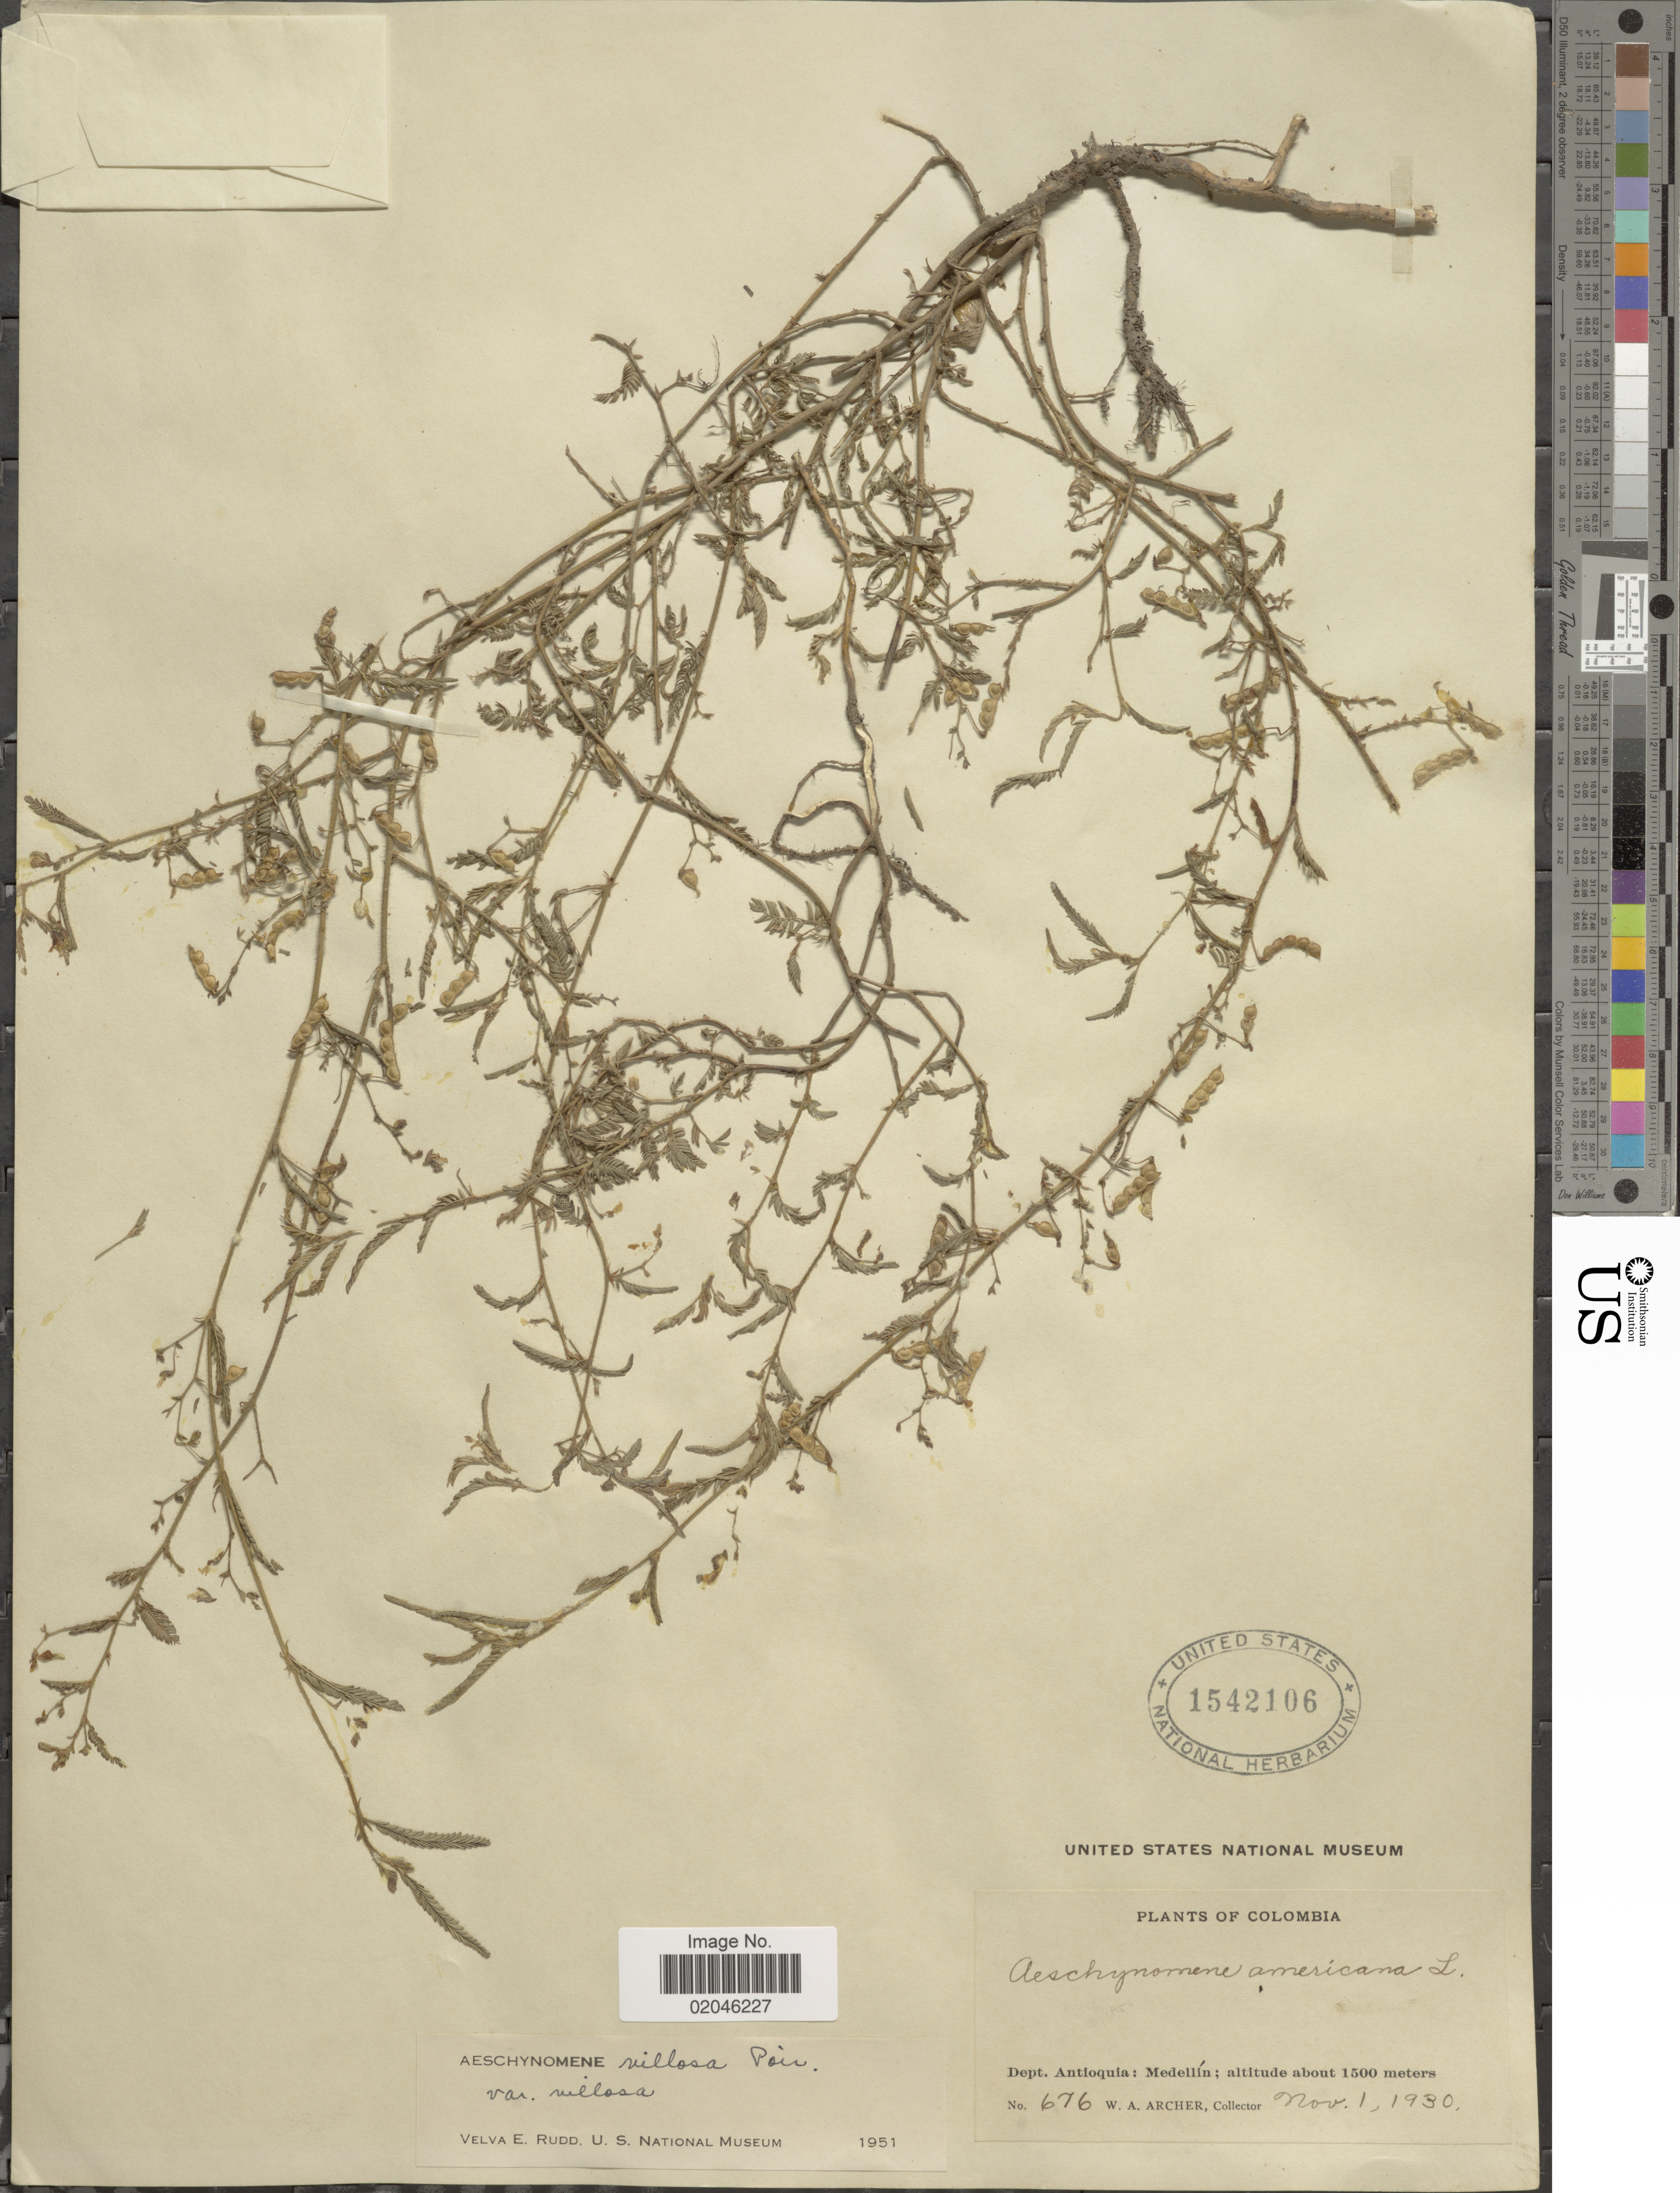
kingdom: Plantae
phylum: Tracheophyta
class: Magnoliopsida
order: Fabales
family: Fabaceae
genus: Aeschynomene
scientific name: Aeschynomene villosa var. villosa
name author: Poir.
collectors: W. A. Archer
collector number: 676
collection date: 1930-11-01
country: Colombia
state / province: Antioquia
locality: Medellin.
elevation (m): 1500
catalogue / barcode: US 1542106